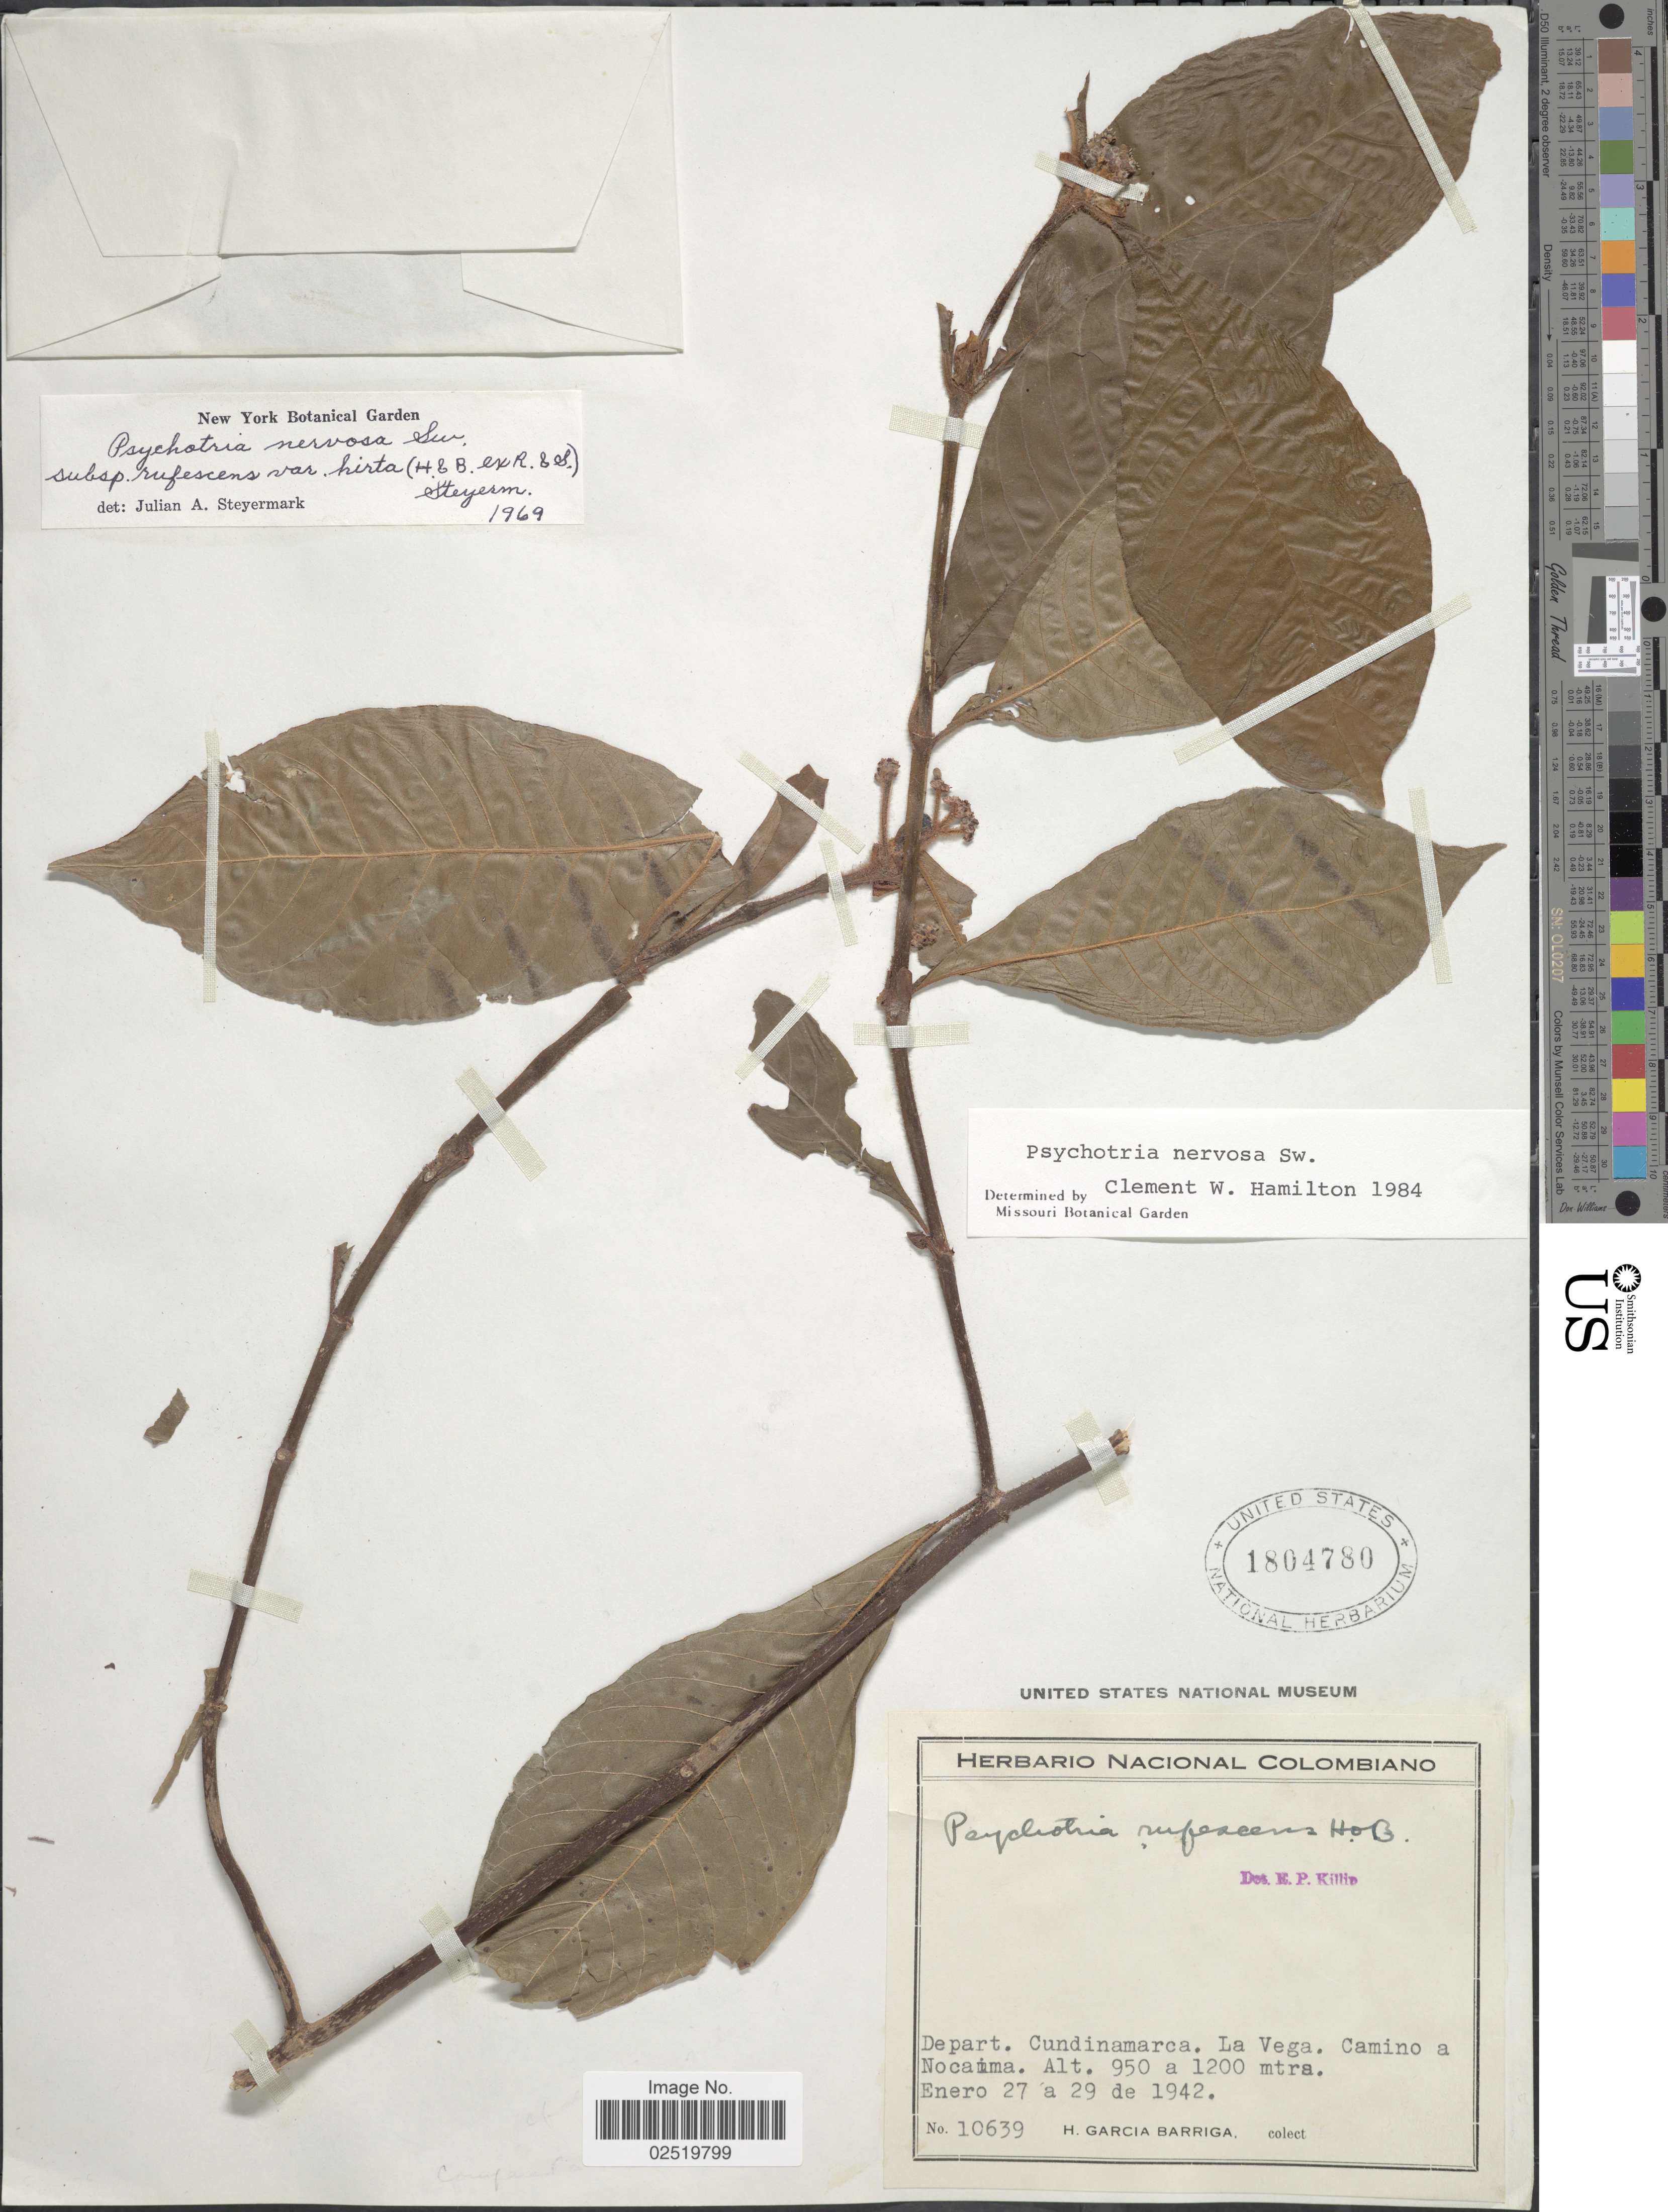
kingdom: Plantae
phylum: Tracheophyta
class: Magnoliopsida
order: Gentianales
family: Rubiaceae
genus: Psychotria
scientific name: Psychotria nervosa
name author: Sw.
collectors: H. García Barriga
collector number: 10639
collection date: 1942-01-27/1942-01-29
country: Colombia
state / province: Cundinamarca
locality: La Vega, Camino a Nocaima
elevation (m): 950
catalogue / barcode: US 1804780